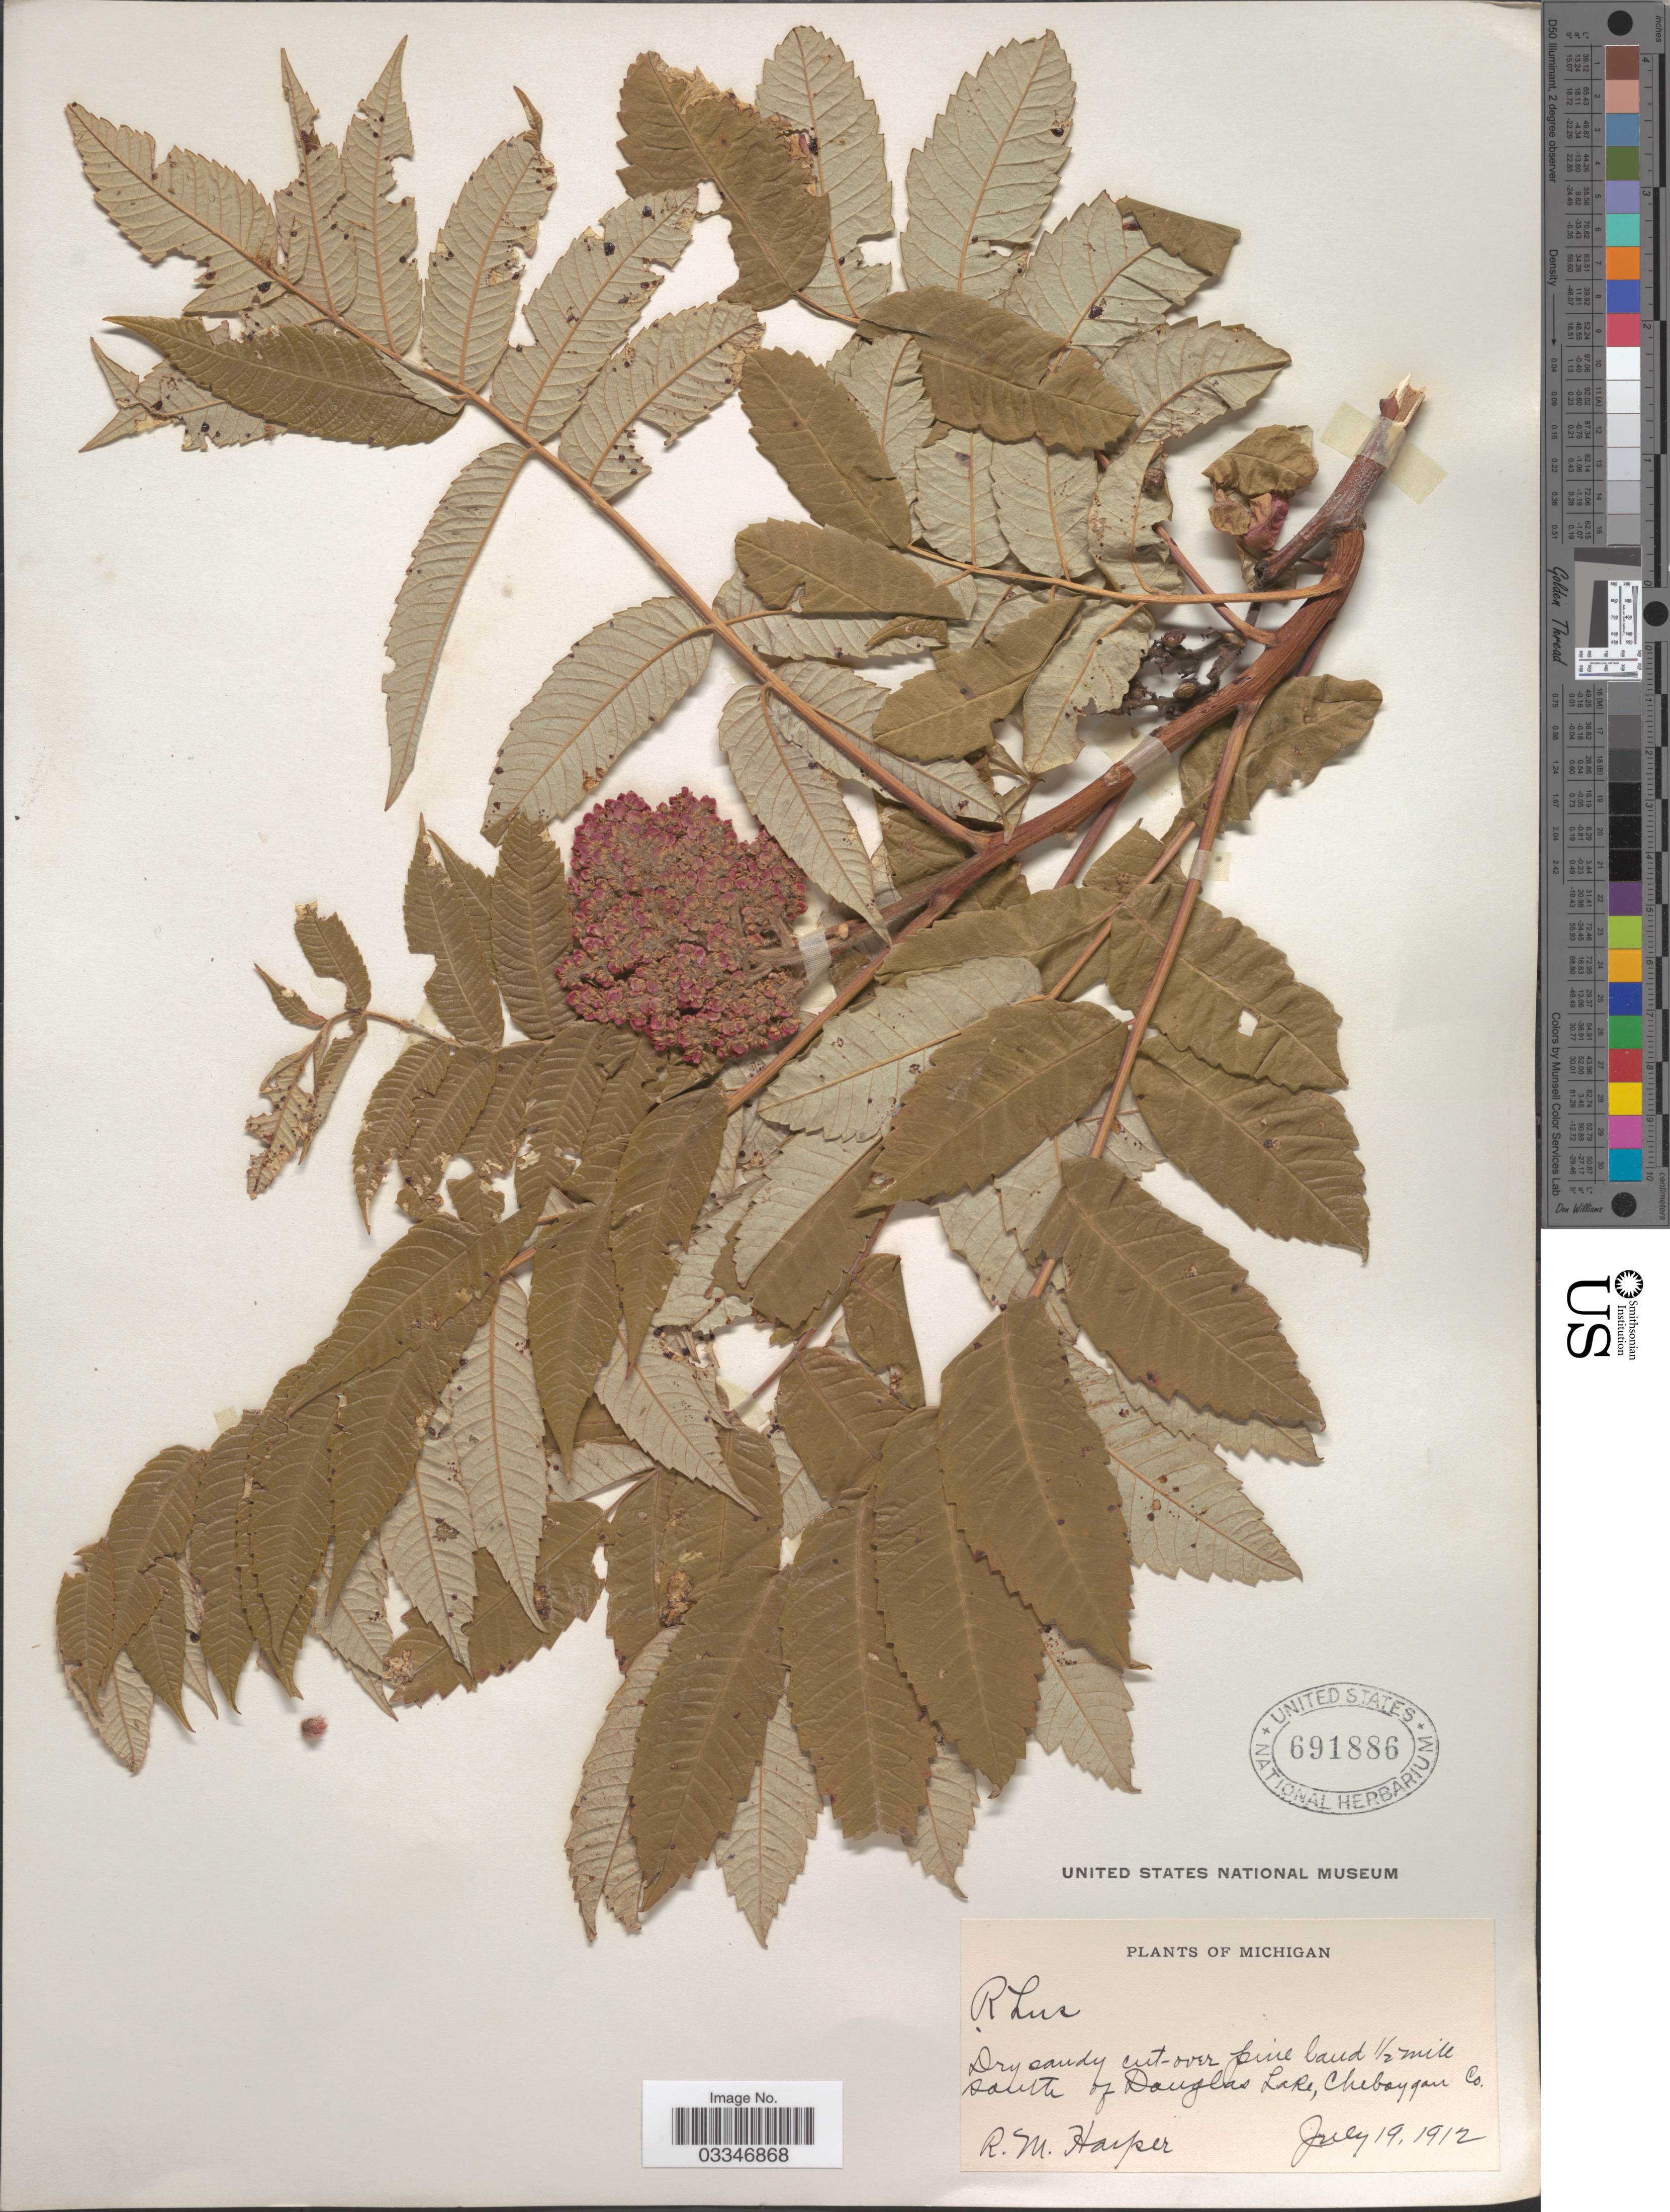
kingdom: Plantae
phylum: Tracheophyta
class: Magnoliopsida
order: Sapindales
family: Anacardiaceae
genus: Rhus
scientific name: Rhus typhina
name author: L.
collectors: R. Harper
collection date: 1912-07-19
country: United States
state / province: Michigan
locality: ½ mile south of Douglas Lake, Cheboygan Co.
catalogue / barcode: US 691886